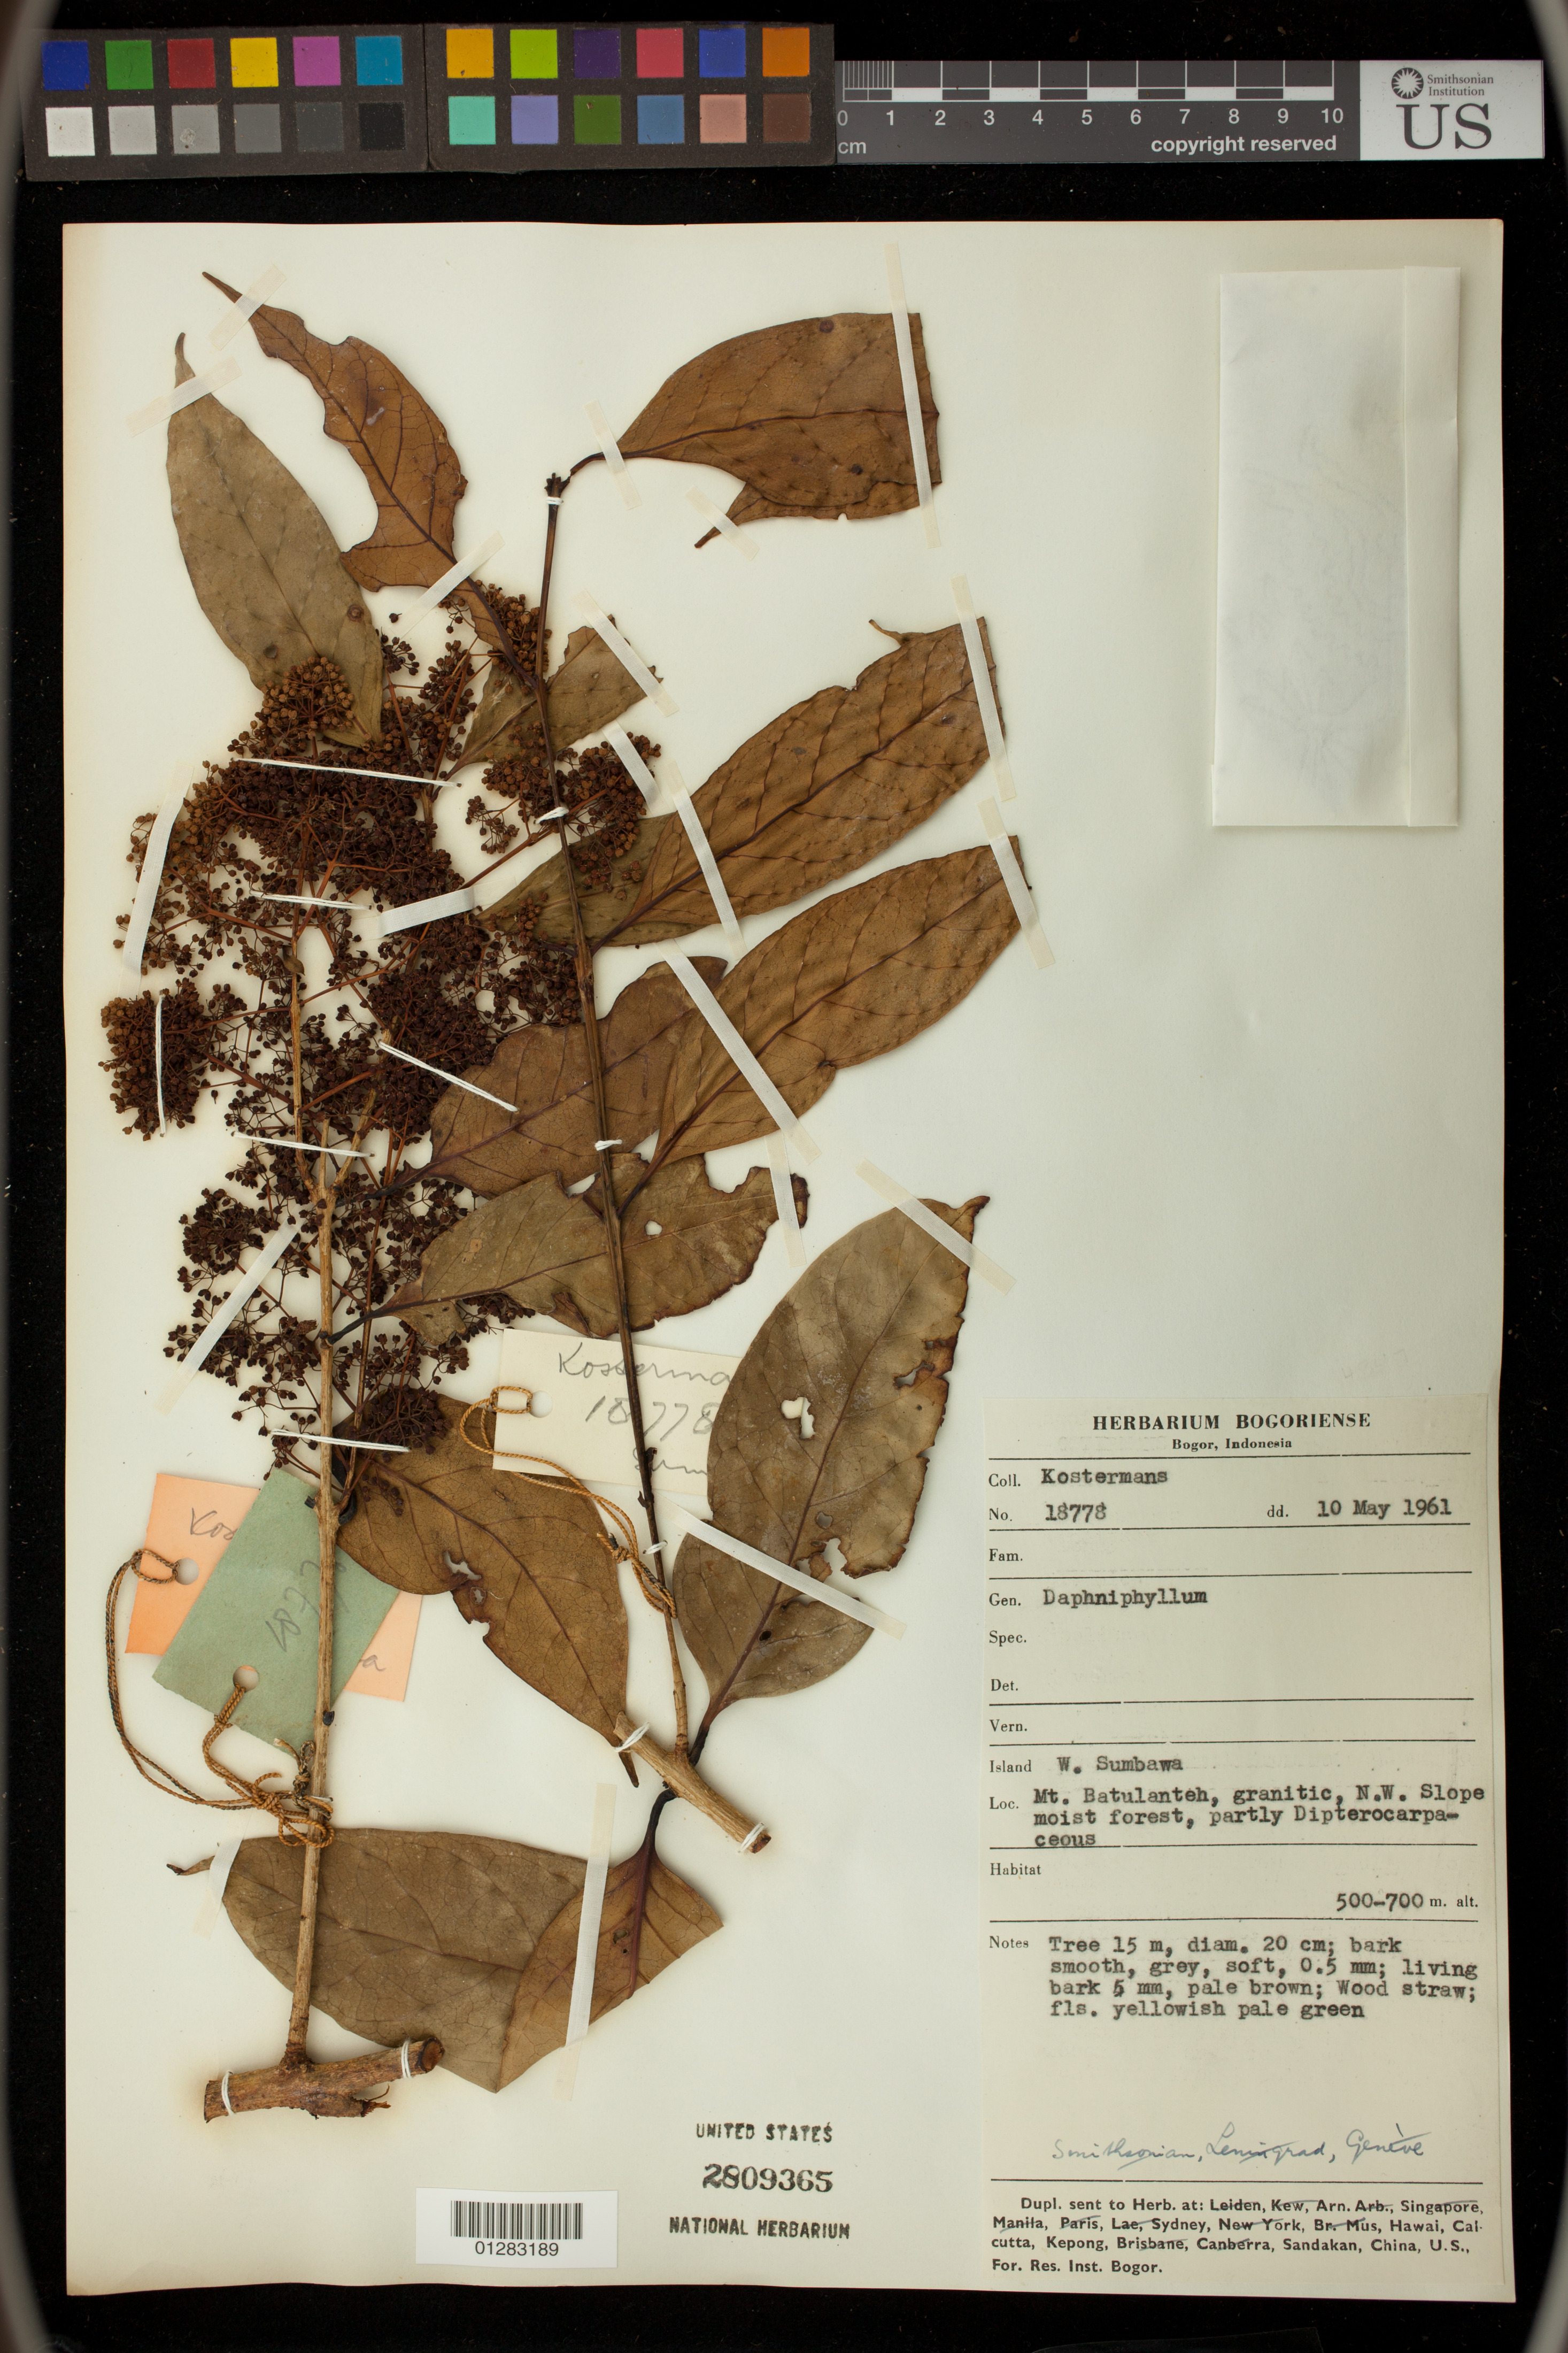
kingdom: Plantae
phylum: Tracheophyta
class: Magnoliopsida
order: Saxifragales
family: Daphniphyllaceae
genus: Daphniphyllum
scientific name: Daphniphyllum sp.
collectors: Kostermans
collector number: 18778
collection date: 1961-05-10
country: Indonesia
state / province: Java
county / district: Jawa Barat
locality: Mt. Batulantah, N.W. slope, W. Sumbawa Island, Bogor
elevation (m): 152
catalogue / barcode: US 2809365